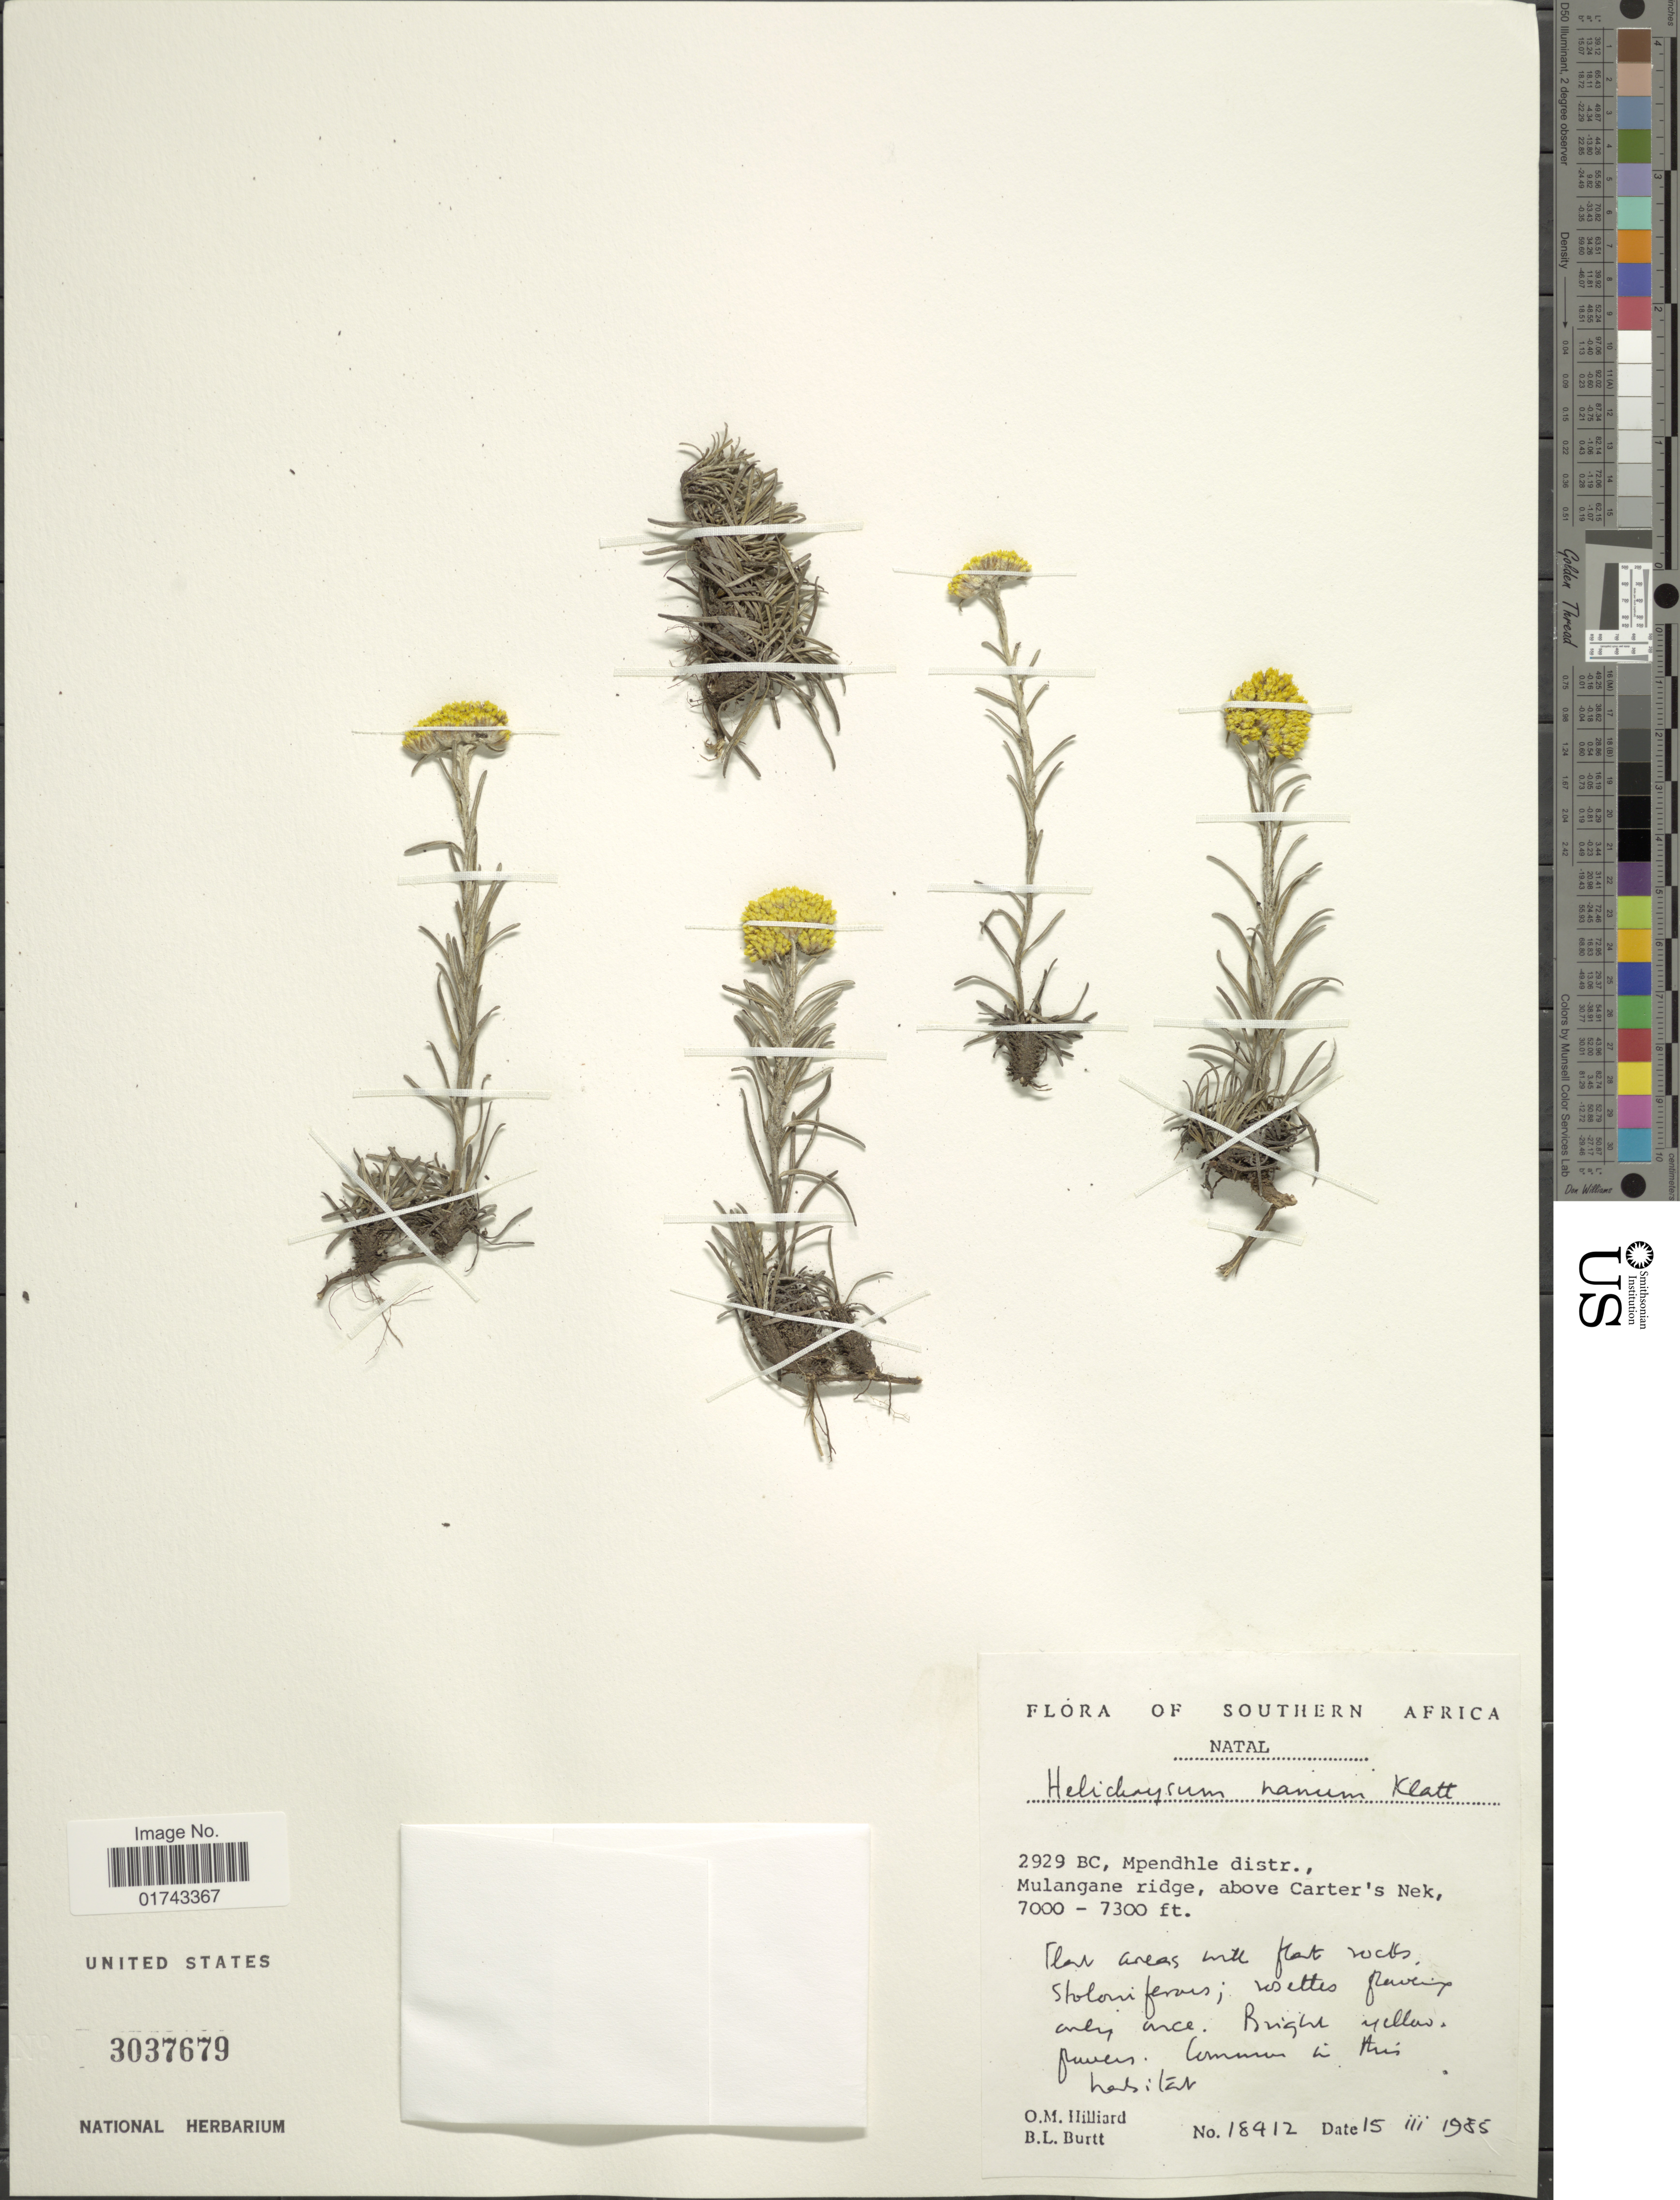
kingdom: Plantae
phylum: Tracheophyta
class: Magnoliopsida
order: Asterales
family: Asteraceae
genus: Helichrysum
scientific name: Helichrysum nanum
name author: Klatt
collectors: O. M. Hilliard & B. L. Burtt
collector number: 18412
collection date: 1985-03-15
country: South Africa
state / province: KwaZulu-Natal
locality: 2929 BC, Mpendhle distr., Mulangane ridge, above Carter's Nek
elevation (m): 2134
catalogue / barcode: US 3037679